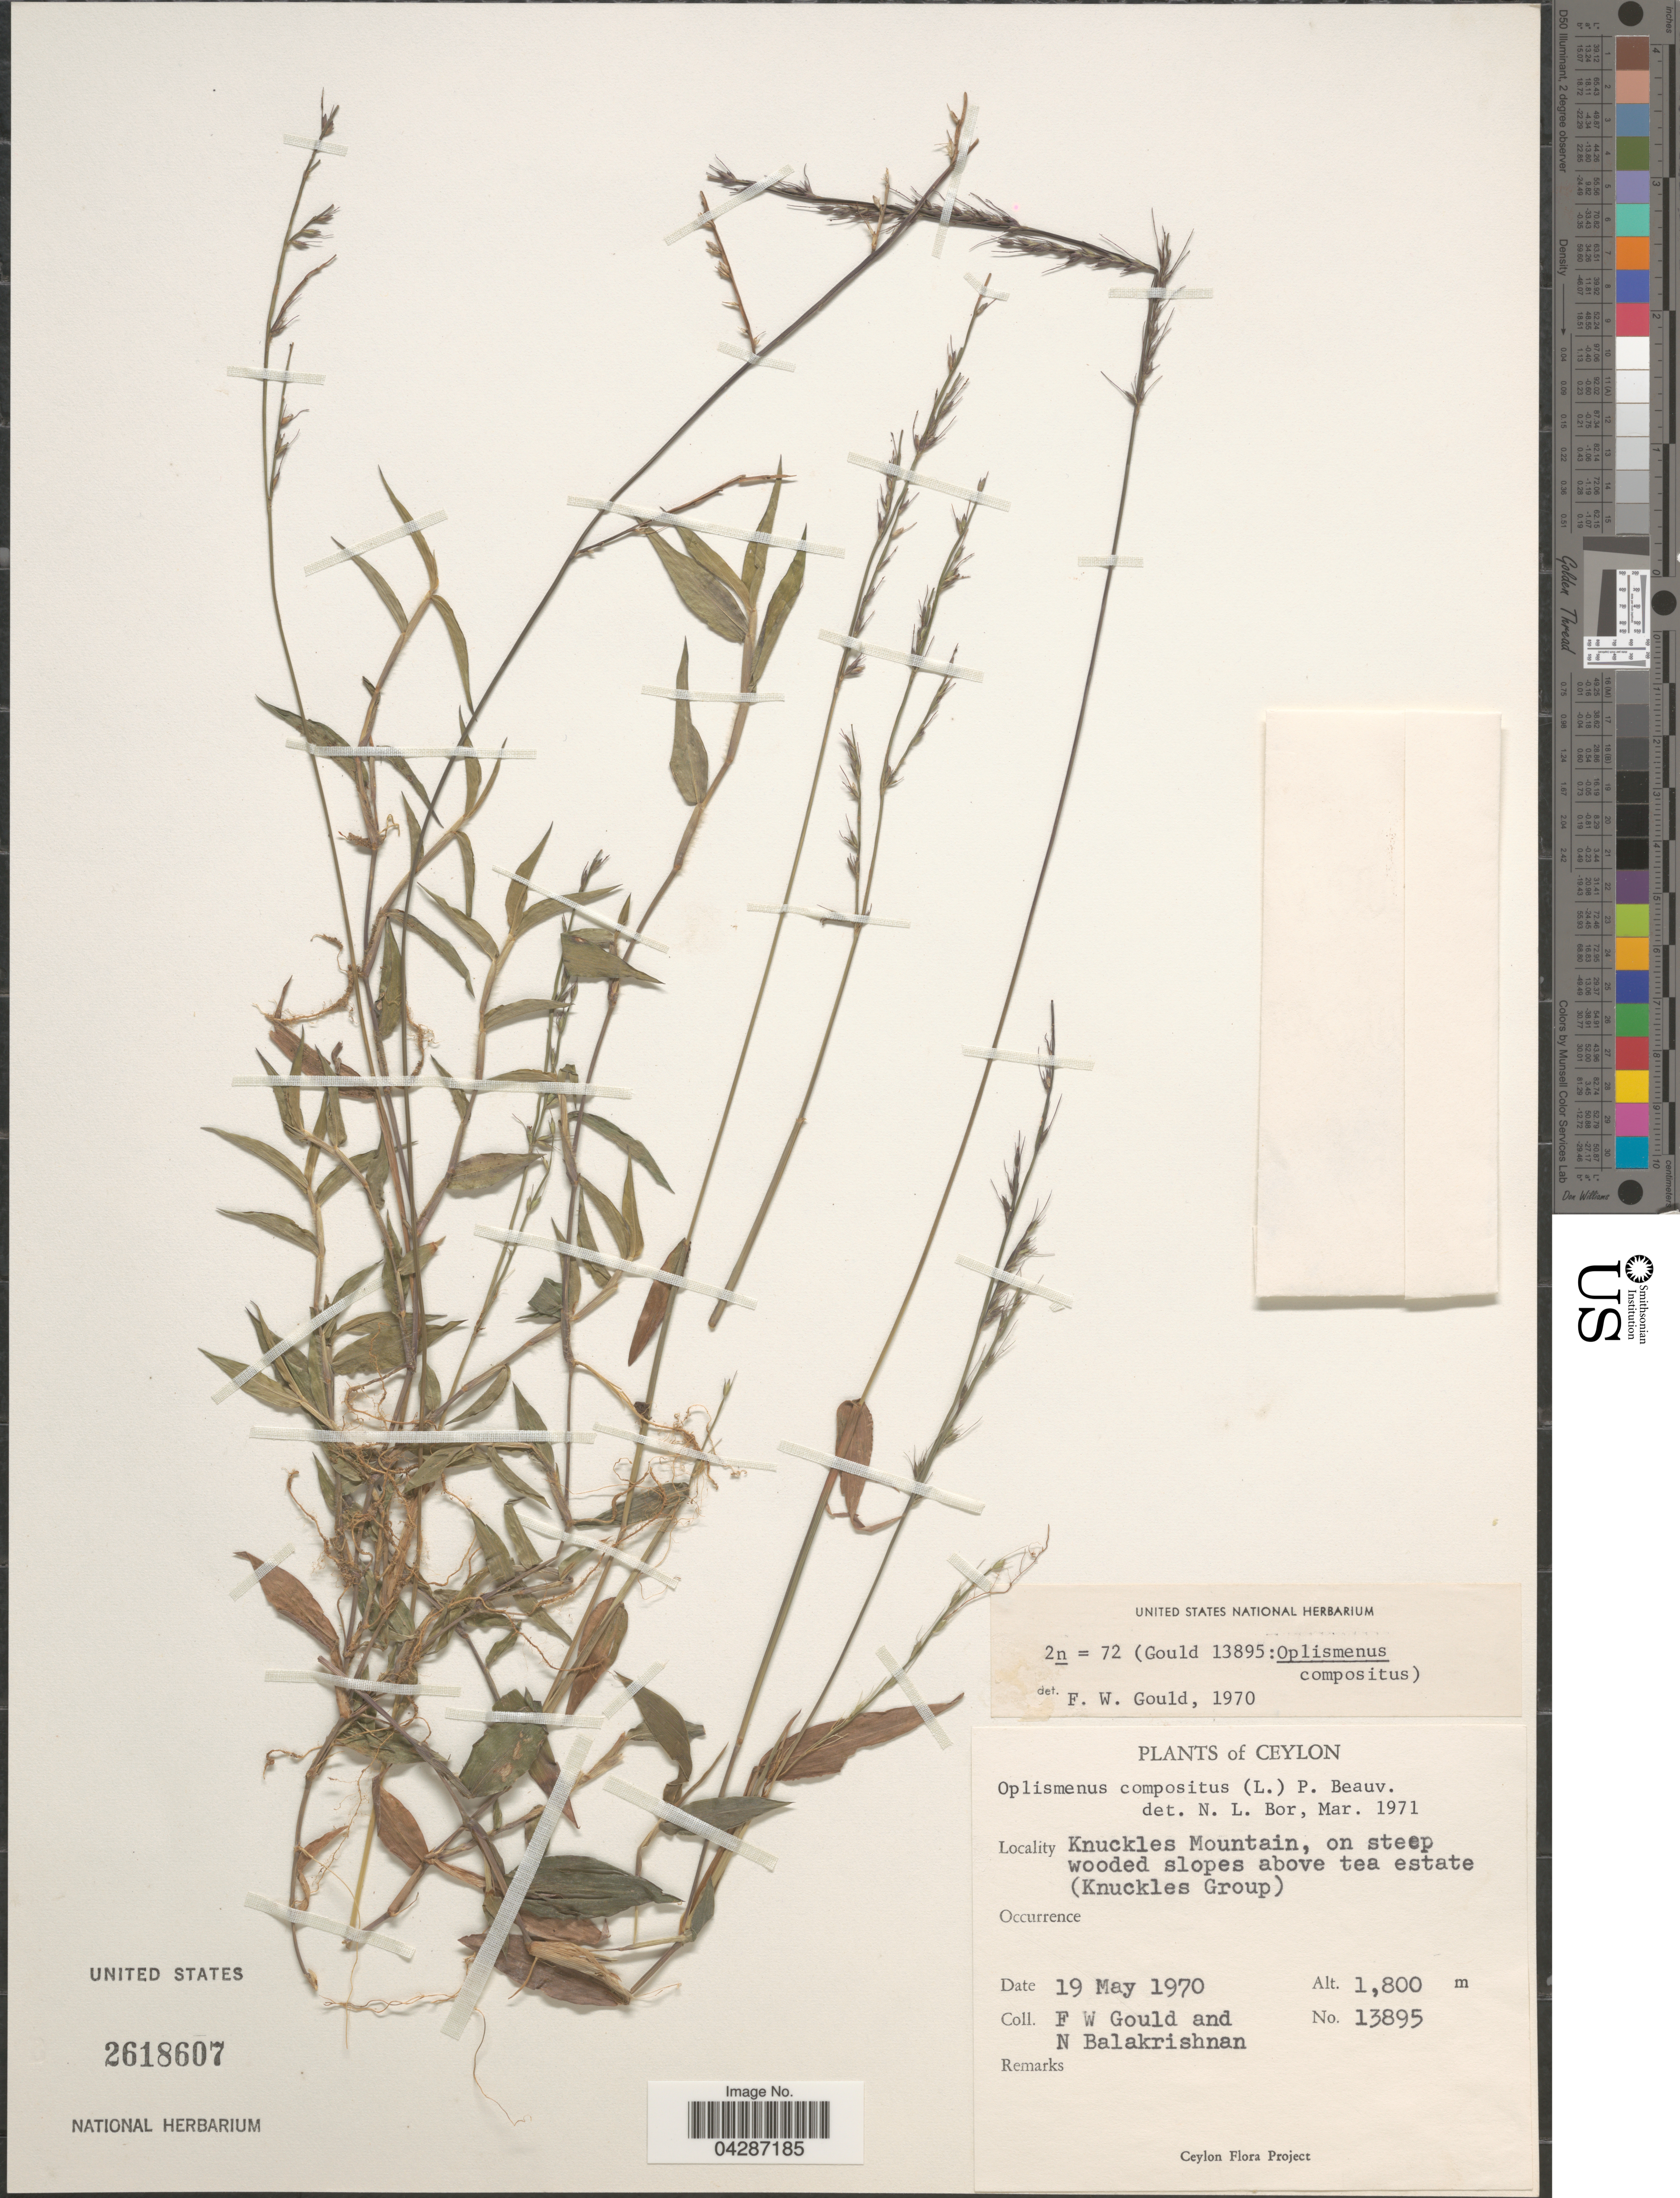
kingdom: Plantae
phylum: Tracheophyta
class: Liliopsida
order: Poales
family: Poaceae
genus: Oplismenus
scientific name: Oplismenus compositus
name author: (L.) P. Beauv.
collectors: F. W. Gould & N. Balakrishnan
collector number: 13895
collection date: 1970-05-19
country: Sri Lanka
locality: Ceylon. Knuckles Mountain, on steep wooded slopes above tea estate (Knuckles Group).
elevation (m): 1800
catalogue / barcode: US 2618607